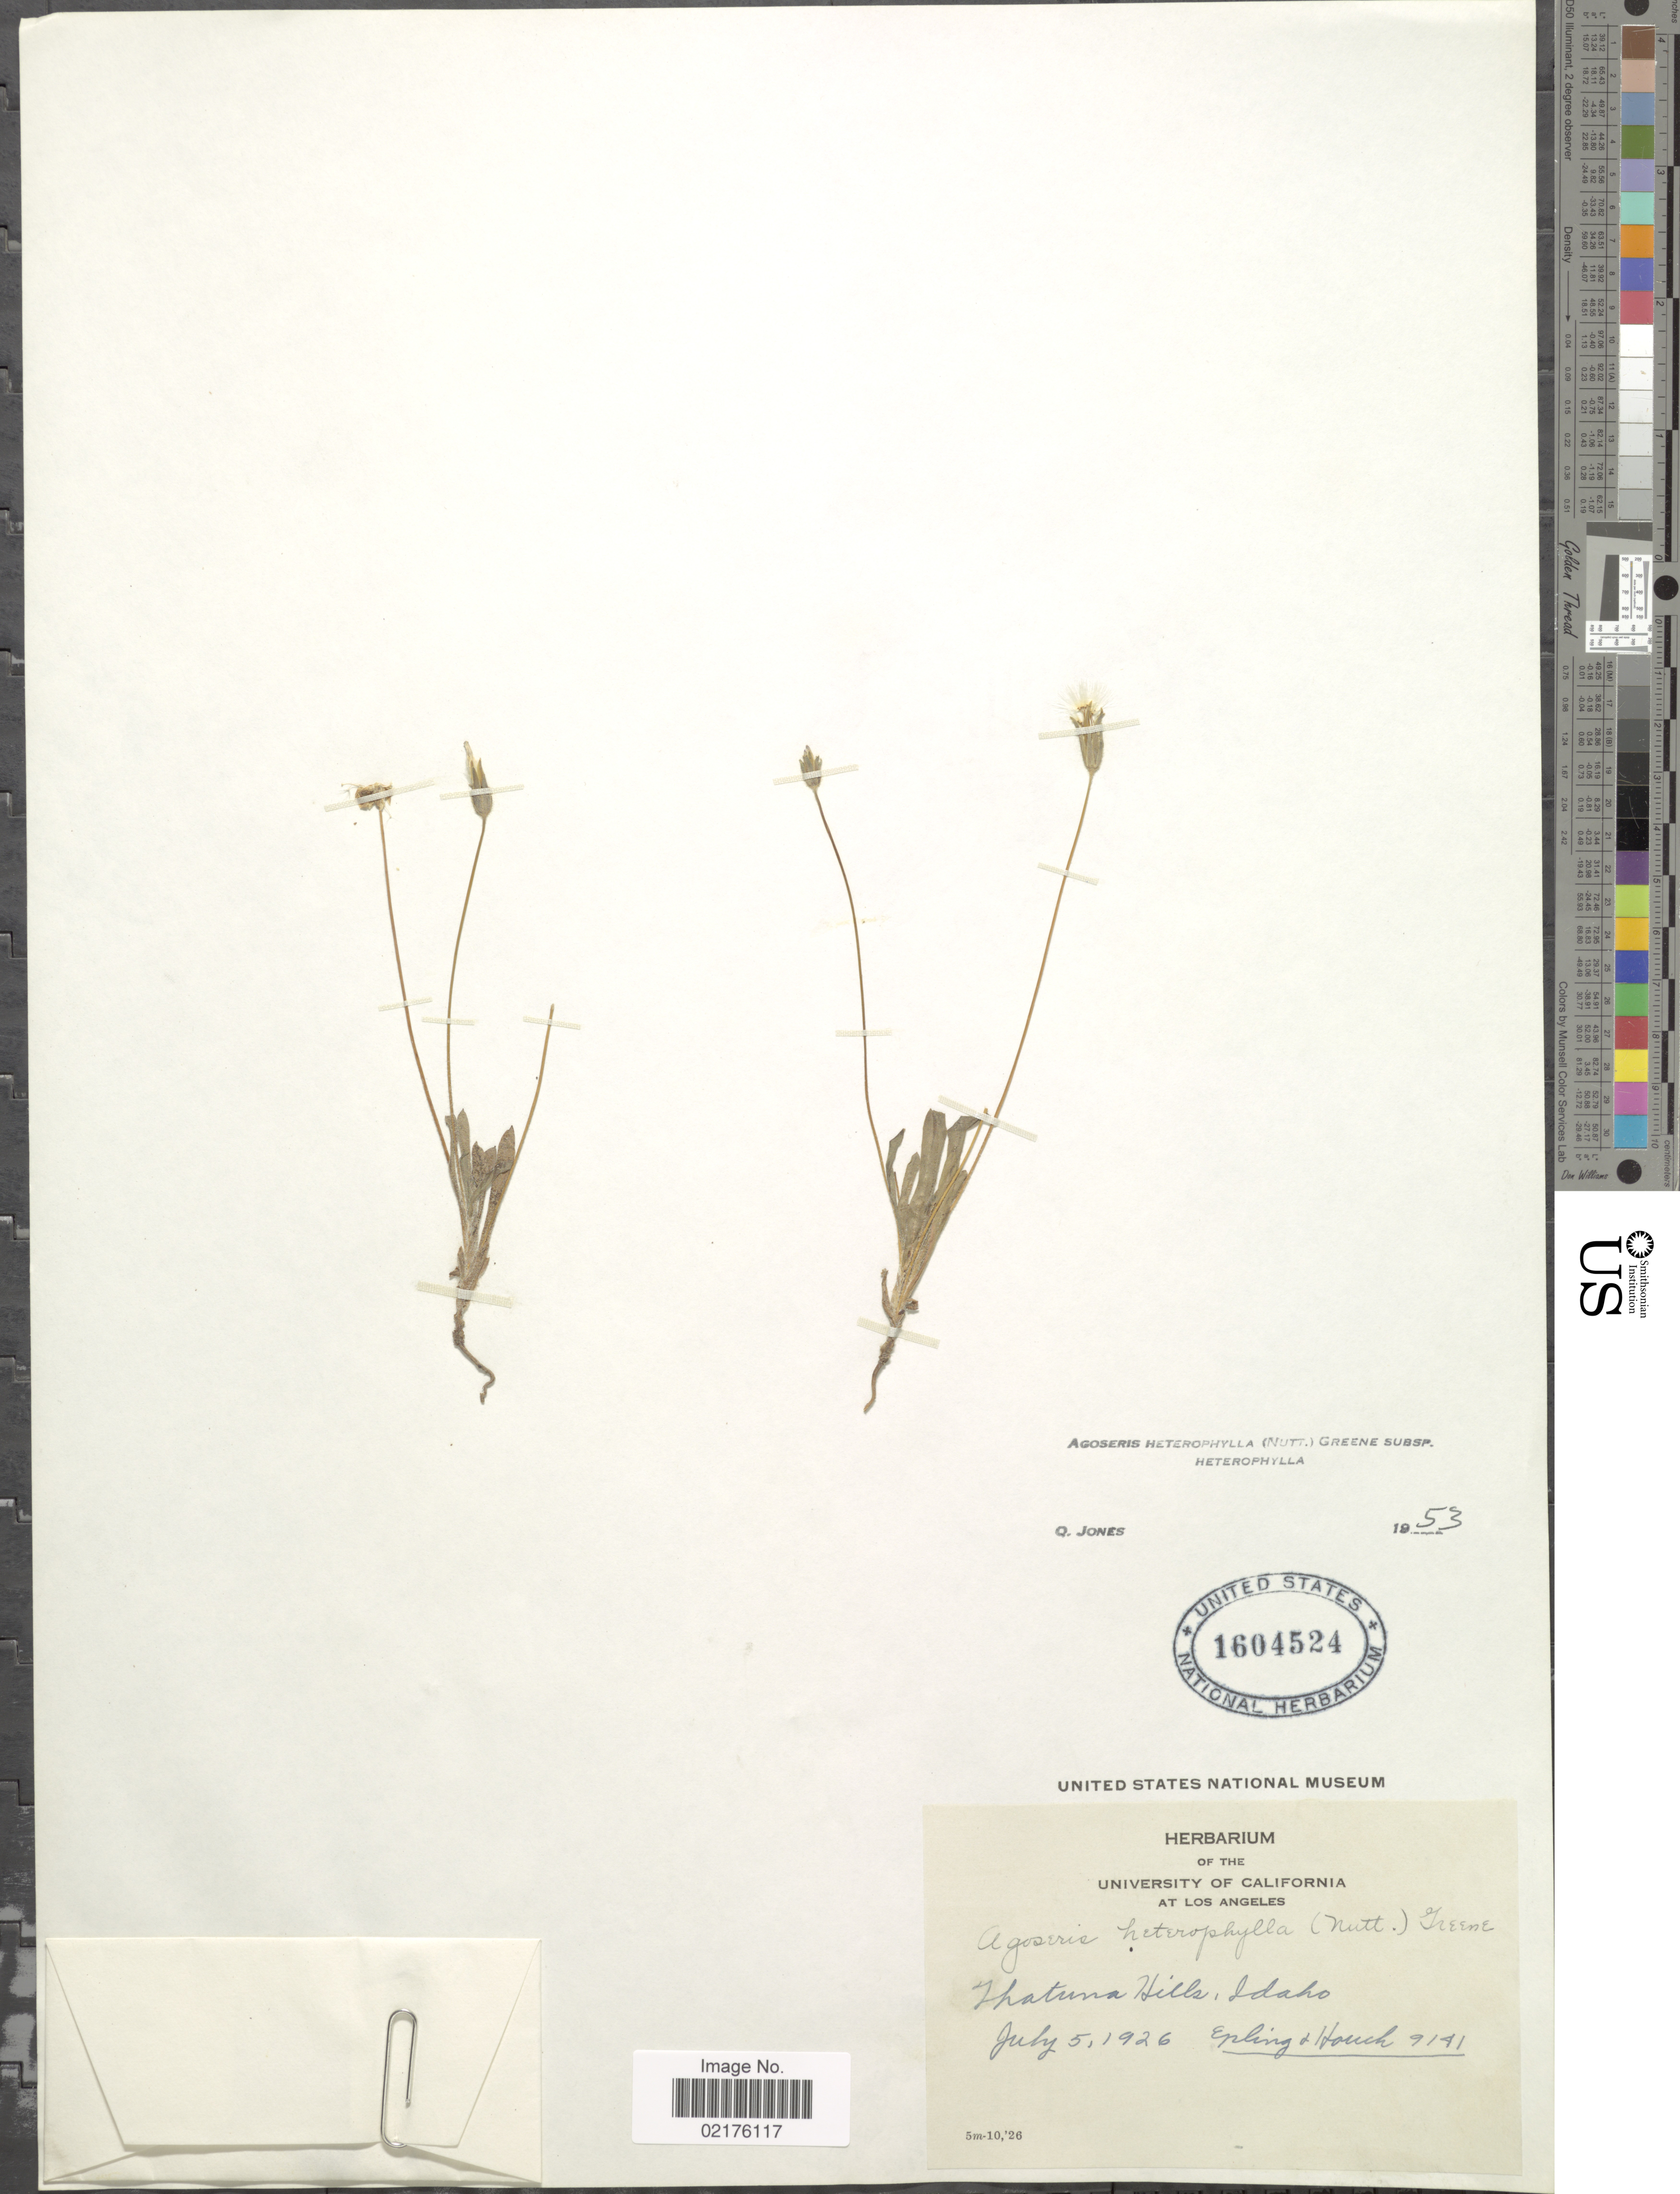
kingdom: Plantae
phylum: Tracheophyta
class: Magnoliopsida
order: Asterales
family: Asteraceae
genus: Agoseris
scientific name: Agoseris heterophylla subsp. heterophylla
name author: (Nutt.) Greene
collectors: -- Epling & -. Hauch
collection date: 1926-07-05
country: United States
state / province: Idaho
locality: Thatuna Hills, Idaho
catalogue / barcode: US 1604524